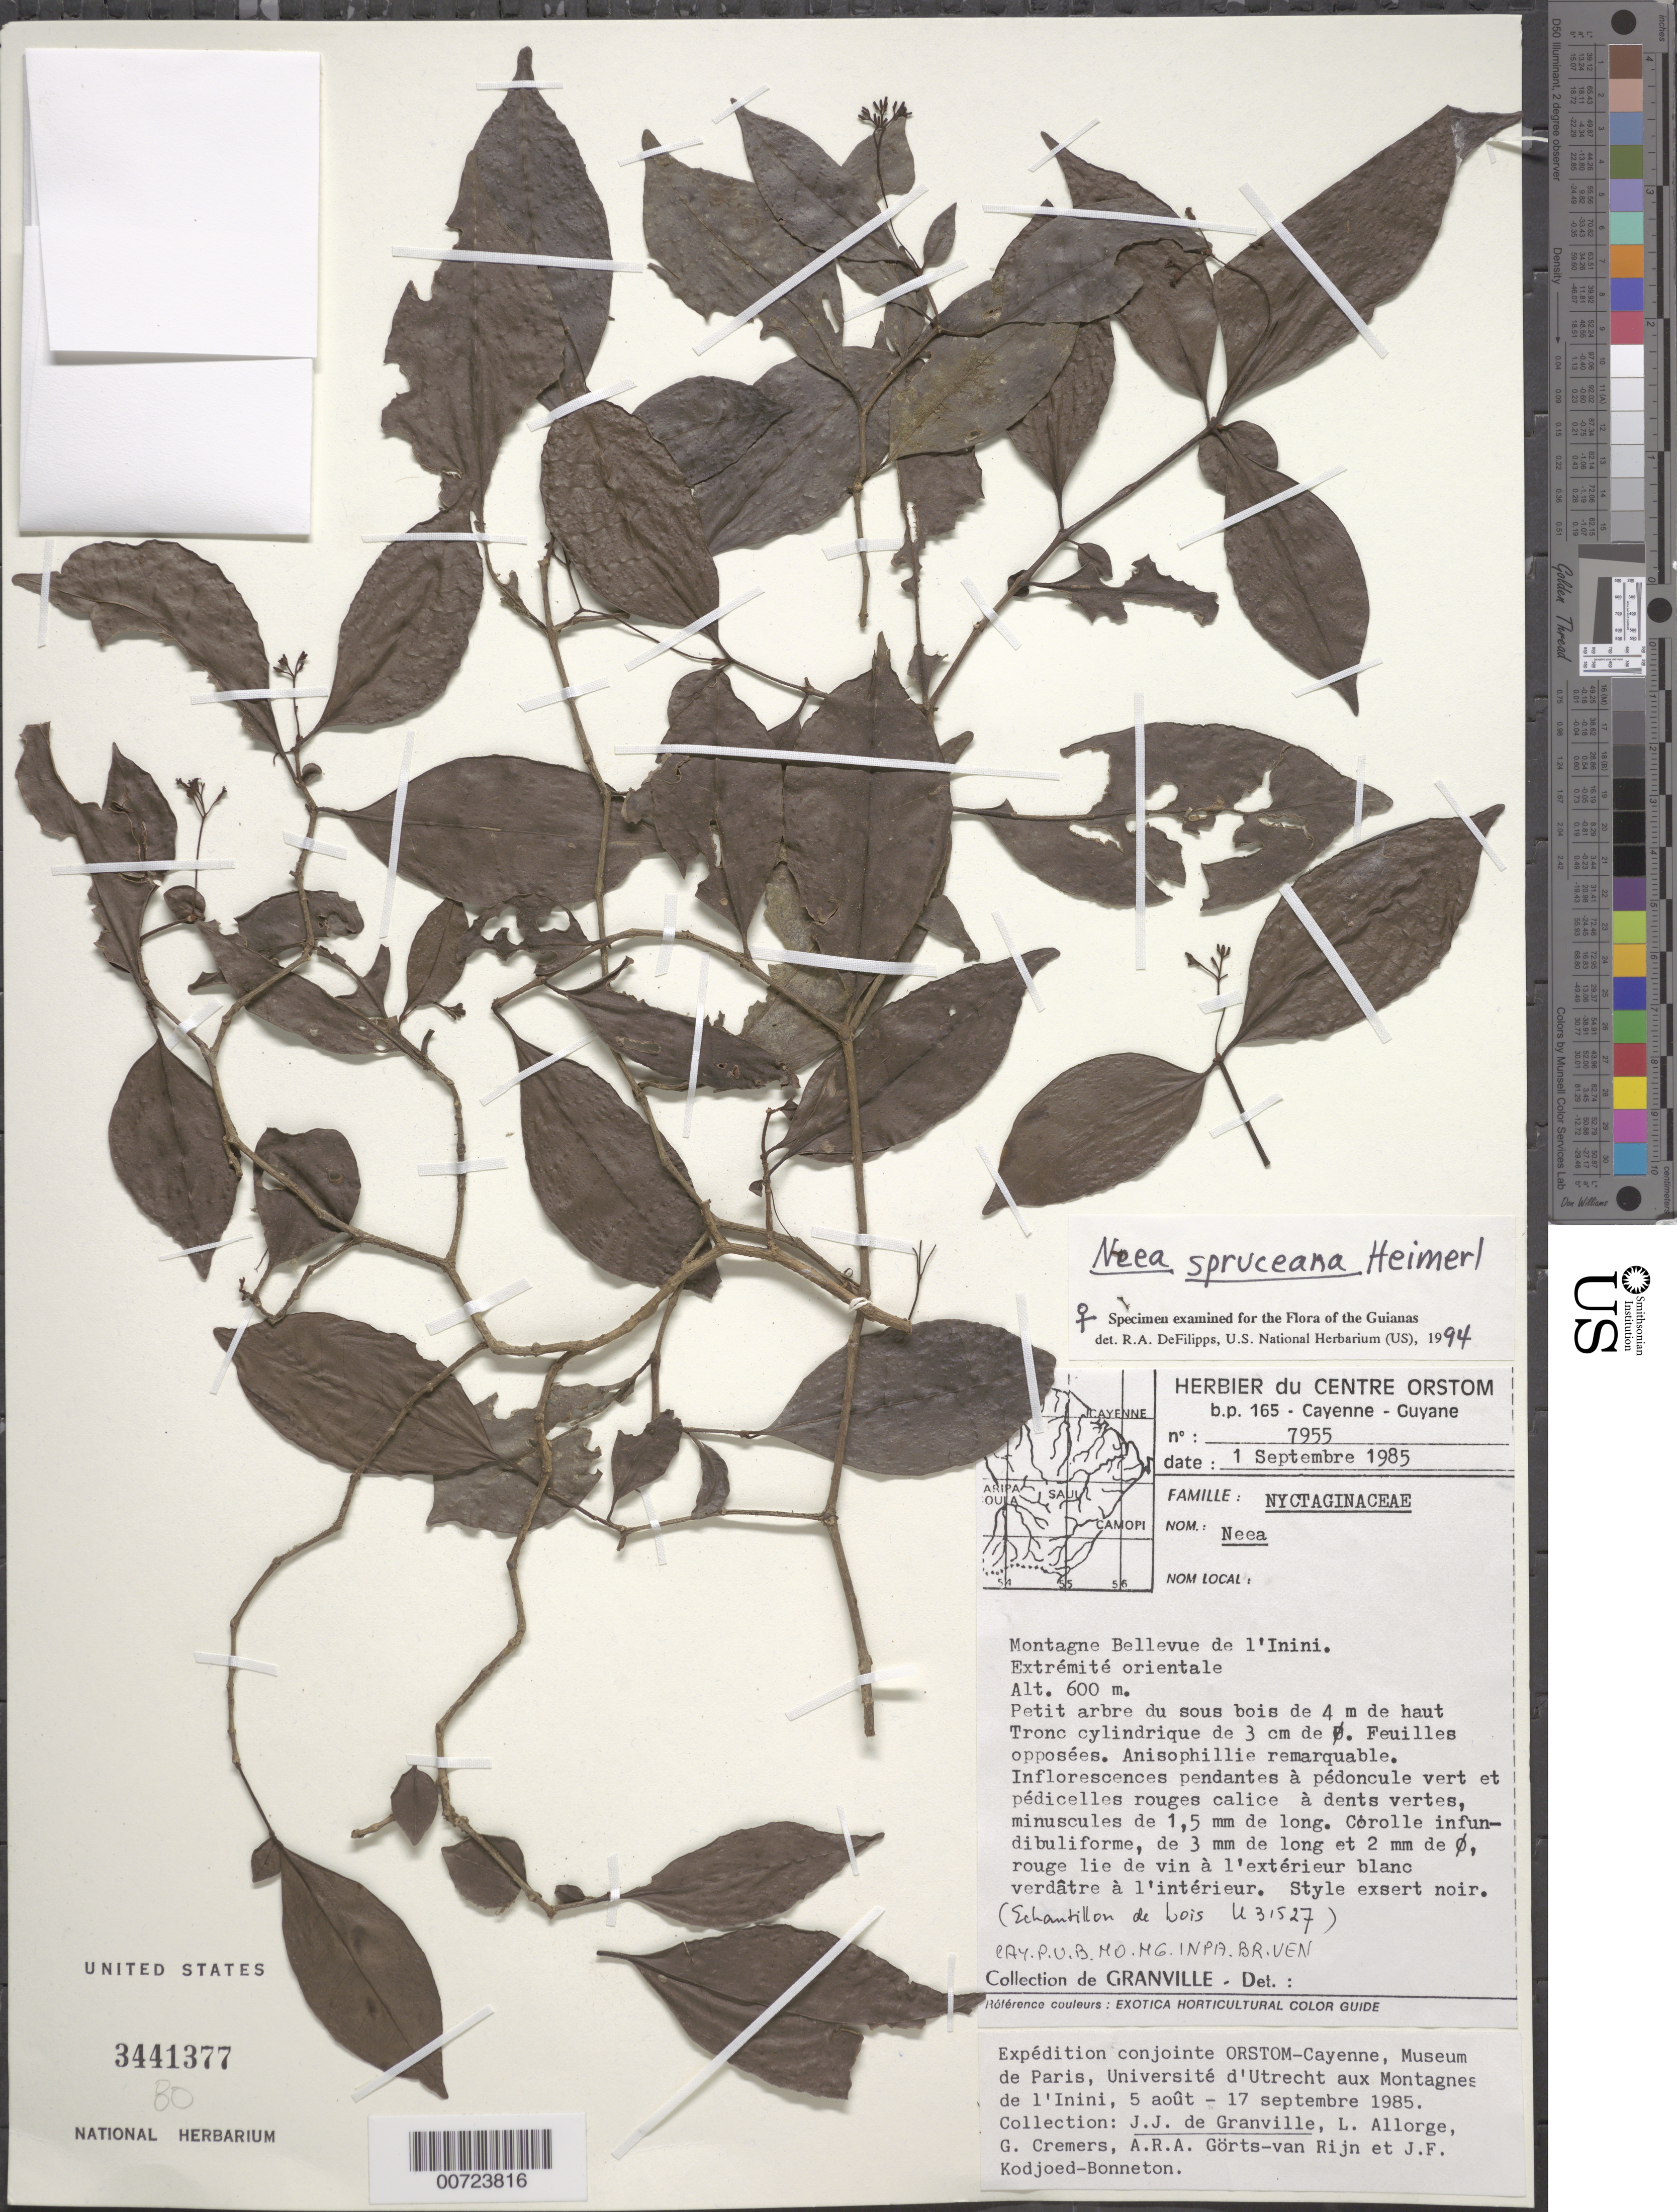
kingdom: Plantae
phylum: Tracheophyta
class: Magnoliopsida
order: Caryophyllales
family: Nyctaginaceae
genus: Neea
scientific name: Neea spruceana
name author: Heimerl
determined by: DeFilipps, R. A.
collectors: J.-J. de Granville, L. Allorge, G. Cremers, A. .R. A. Görts-van Rijn & J. Kodjoed-Bonneton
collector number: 7955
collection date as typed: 1-Sep-85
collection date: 1985-09-01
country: French Guiana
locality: Montagnes Bellevue de l'Inini, extrémité orientale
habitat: Sous bois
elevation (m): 600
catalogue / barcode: US 3441377